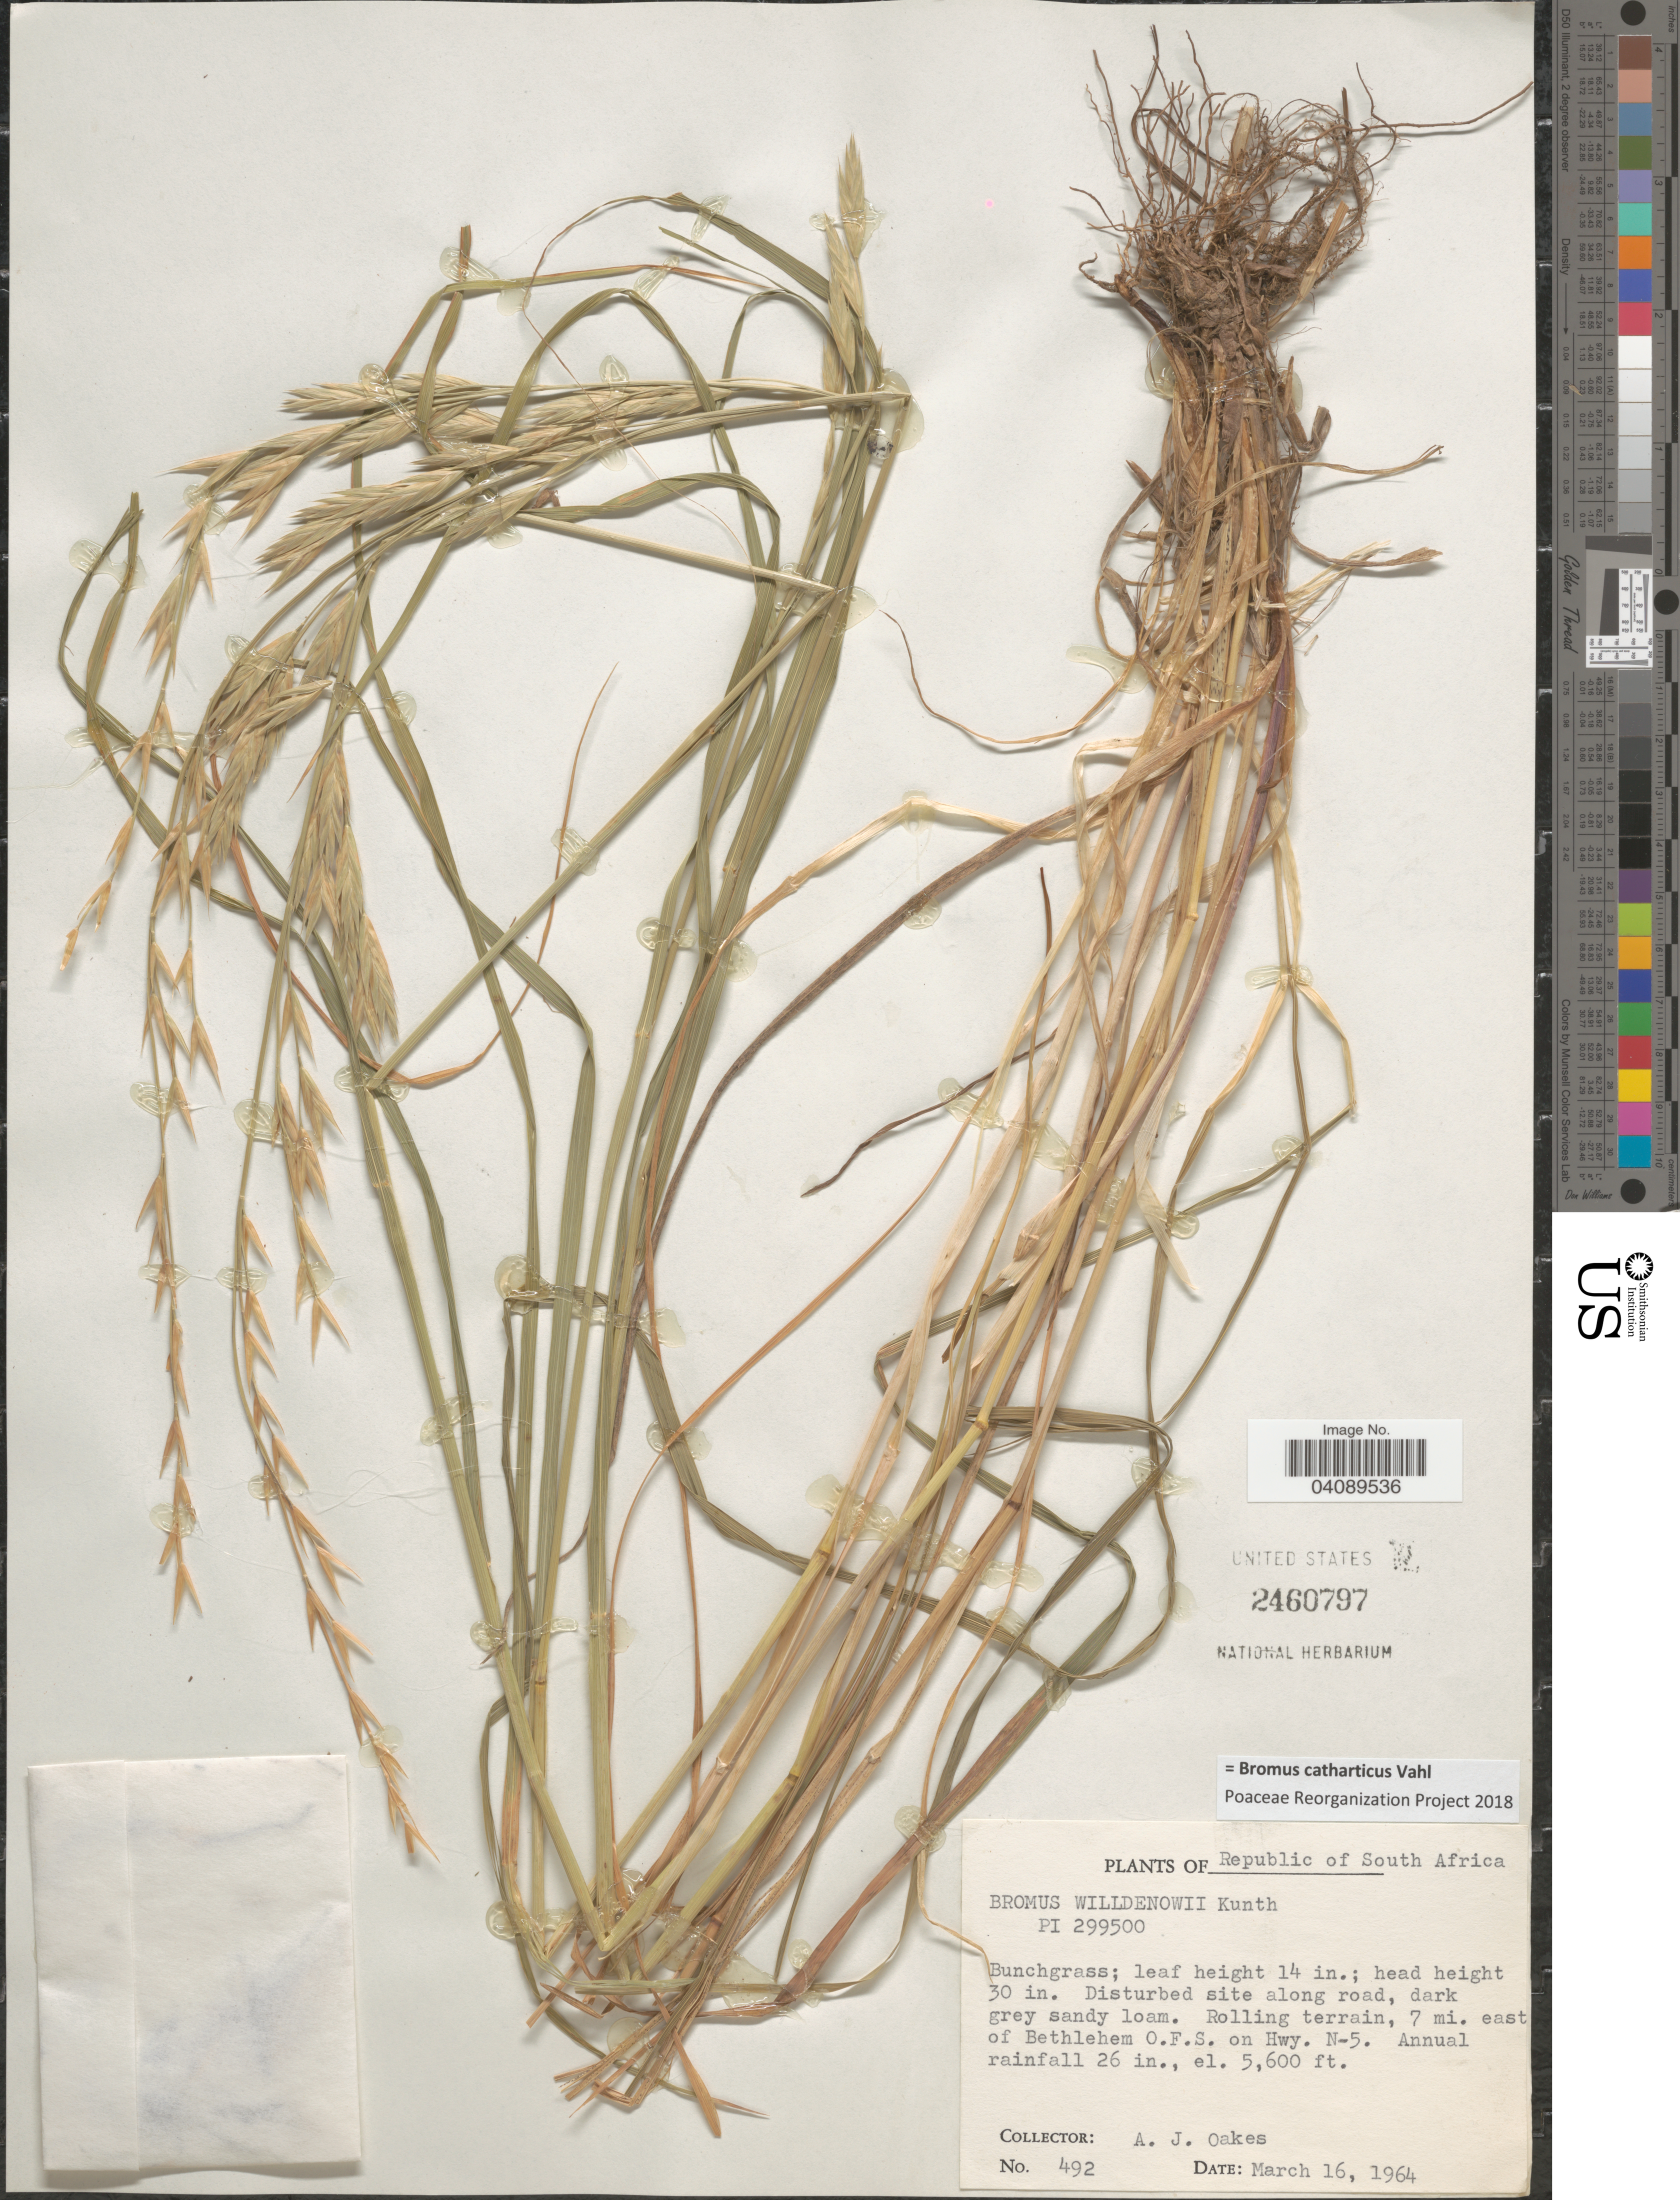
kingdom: Plantae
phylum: Tracheophyta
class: Liliopsida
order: Poales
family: Poaceae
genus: Bromus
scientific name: Bromus catharticus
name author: Vahl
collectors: A. Oakes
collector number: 492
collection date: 1964-03-16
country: South Africa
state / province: Free State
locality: Republic of South Africa. Rolling terrain, 7 mi. east of Bethlehem O.F.S. on Hwy. N-5.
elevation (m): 1707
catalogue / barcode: US 2460797